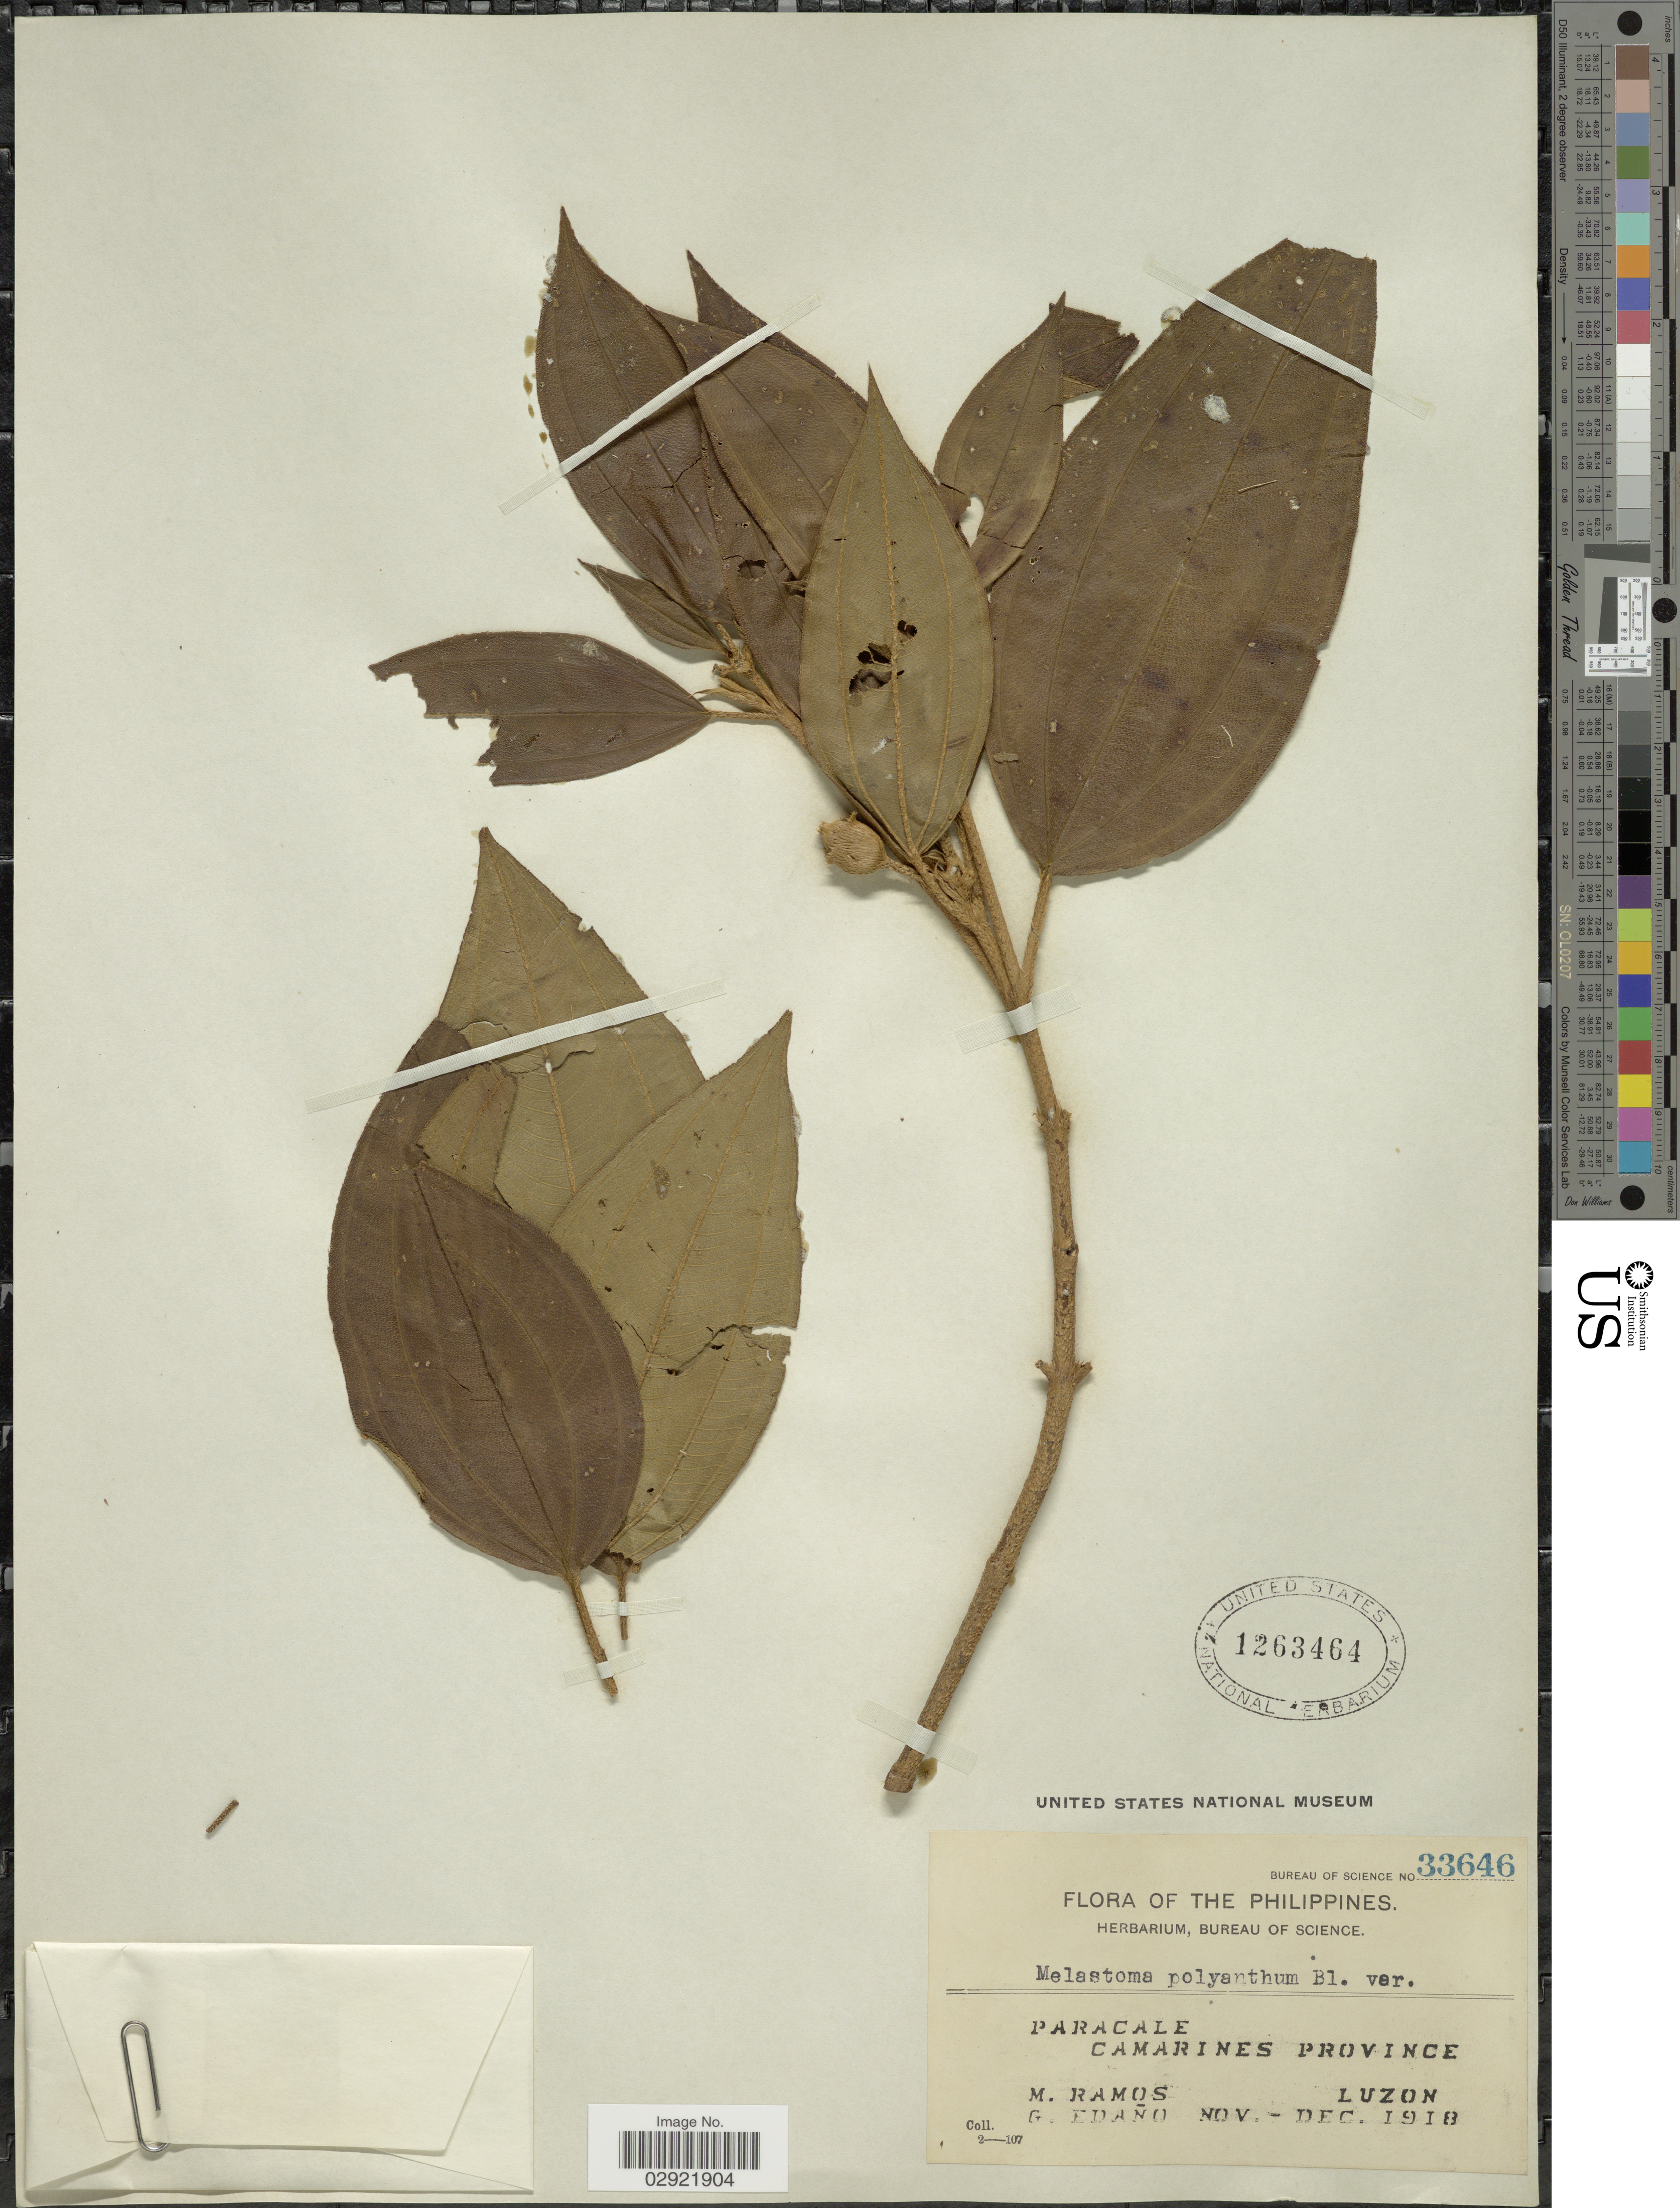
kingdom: Plantae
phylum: Tracheophyta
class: Magnoliopsida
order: Myrtales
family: Melastomataceae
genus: Melastoma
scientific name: Melastoma malabathricum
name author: L.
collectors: M. Ramos & G. Edaño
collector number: Bureau of Science 33646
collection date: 1918-11/1918-12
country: Philippines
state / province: Bicol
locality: Paracale, Camarines Province. Luzon.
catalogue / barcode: US 1263464